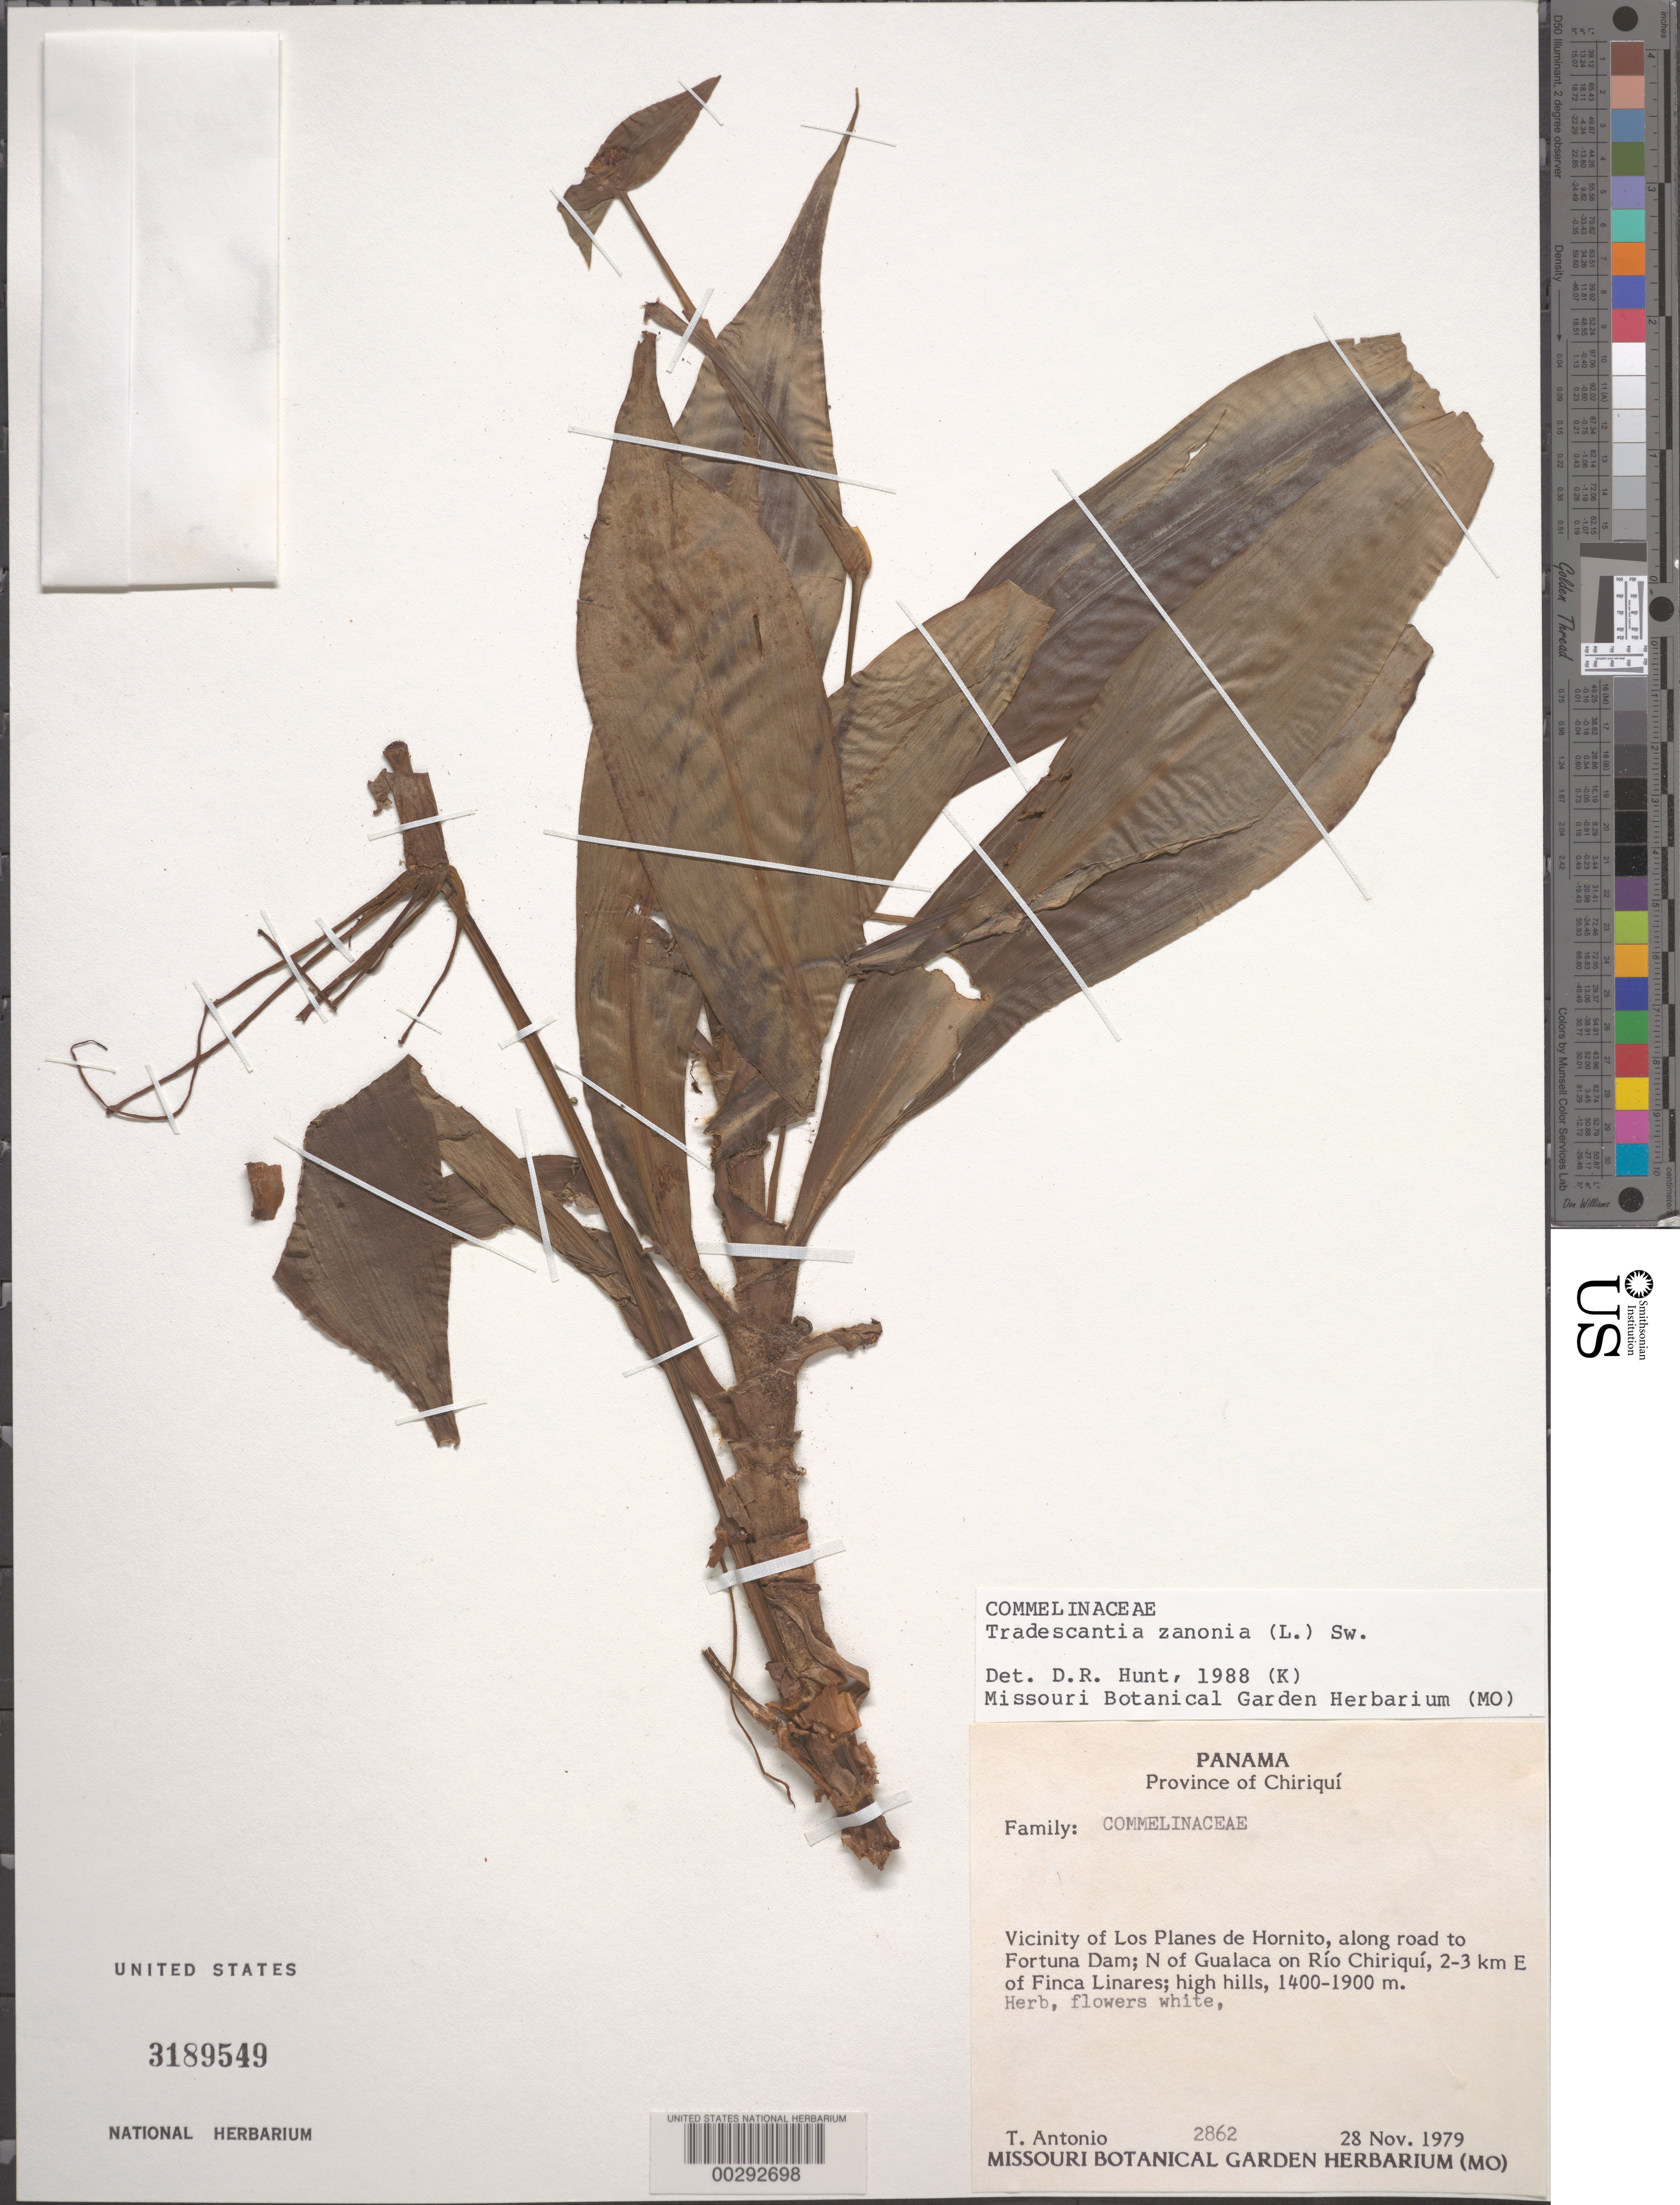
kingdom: Plantae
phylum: Tracheophyta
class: Liliopsida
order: Commelinales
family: Commelinaceae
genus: Tradescantia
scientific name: Tradescantia zanonia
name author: (L.) Sw.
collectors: T. Antonio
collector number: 2862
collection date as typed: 28 Nov 1979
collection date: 1979-11-28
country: Panama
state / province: Chiriquí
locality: Los Planes de Horrito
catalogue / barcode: US 3189549